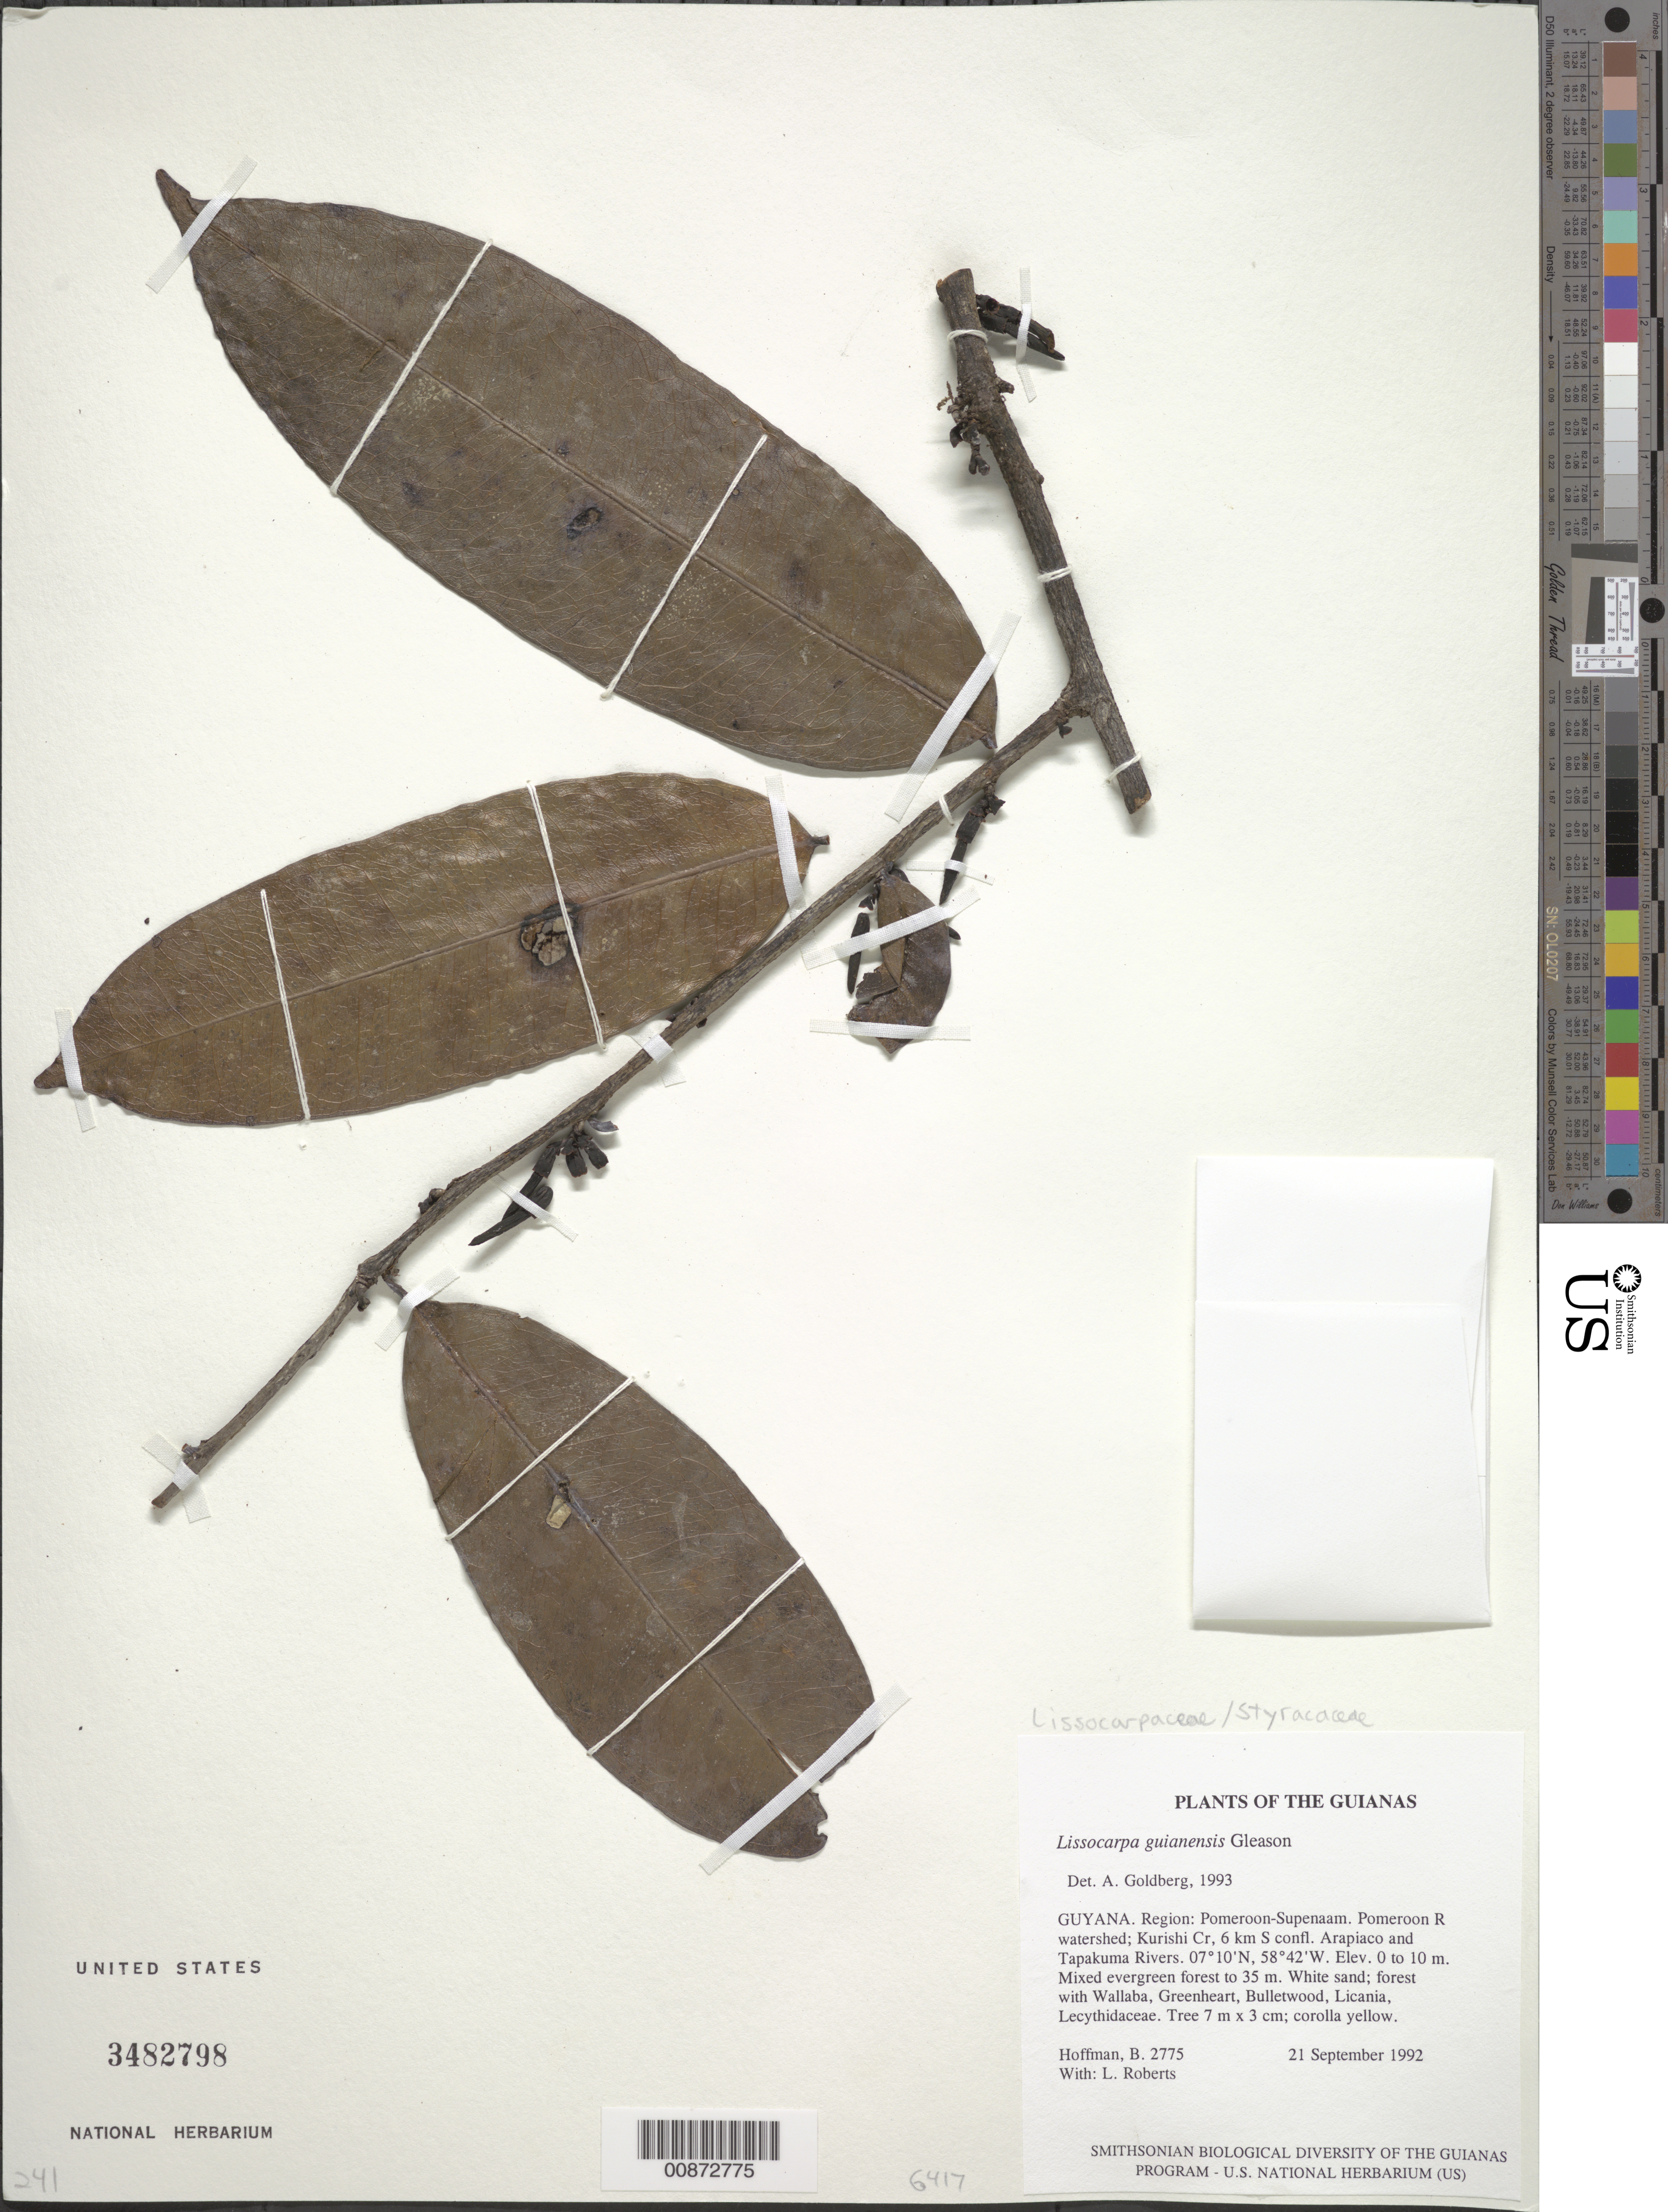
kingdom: Plantae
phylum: Tracheophyta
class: Magnoliopsida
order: Ericales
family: Ebenaceae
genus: Lissocarpa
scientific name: Lissocarpa guianensis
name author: Gleason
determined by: Goldberg, Aaron, (US), NMNH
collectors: B. Hoffman & L. Roberts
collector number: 2775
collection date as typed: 21 September 1992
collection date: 1992-09-21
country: Guyana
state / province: Pomeroon-Supenaam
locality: Pomeroon River watershed; Kurishi Creek, 6 km S of confluence of Arapiaco and Tapakuma Rivers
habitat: Mixed evergreen forest to 35 m. White sand; forest with Wallaba, Greenheart, Bulletwood, Licania, Lecythidaceae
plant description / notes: Cited by B. Wallnöfer in Ann. Naturhist Mus. Wien, B 105: 539. 2004.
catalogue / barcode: US 3482798